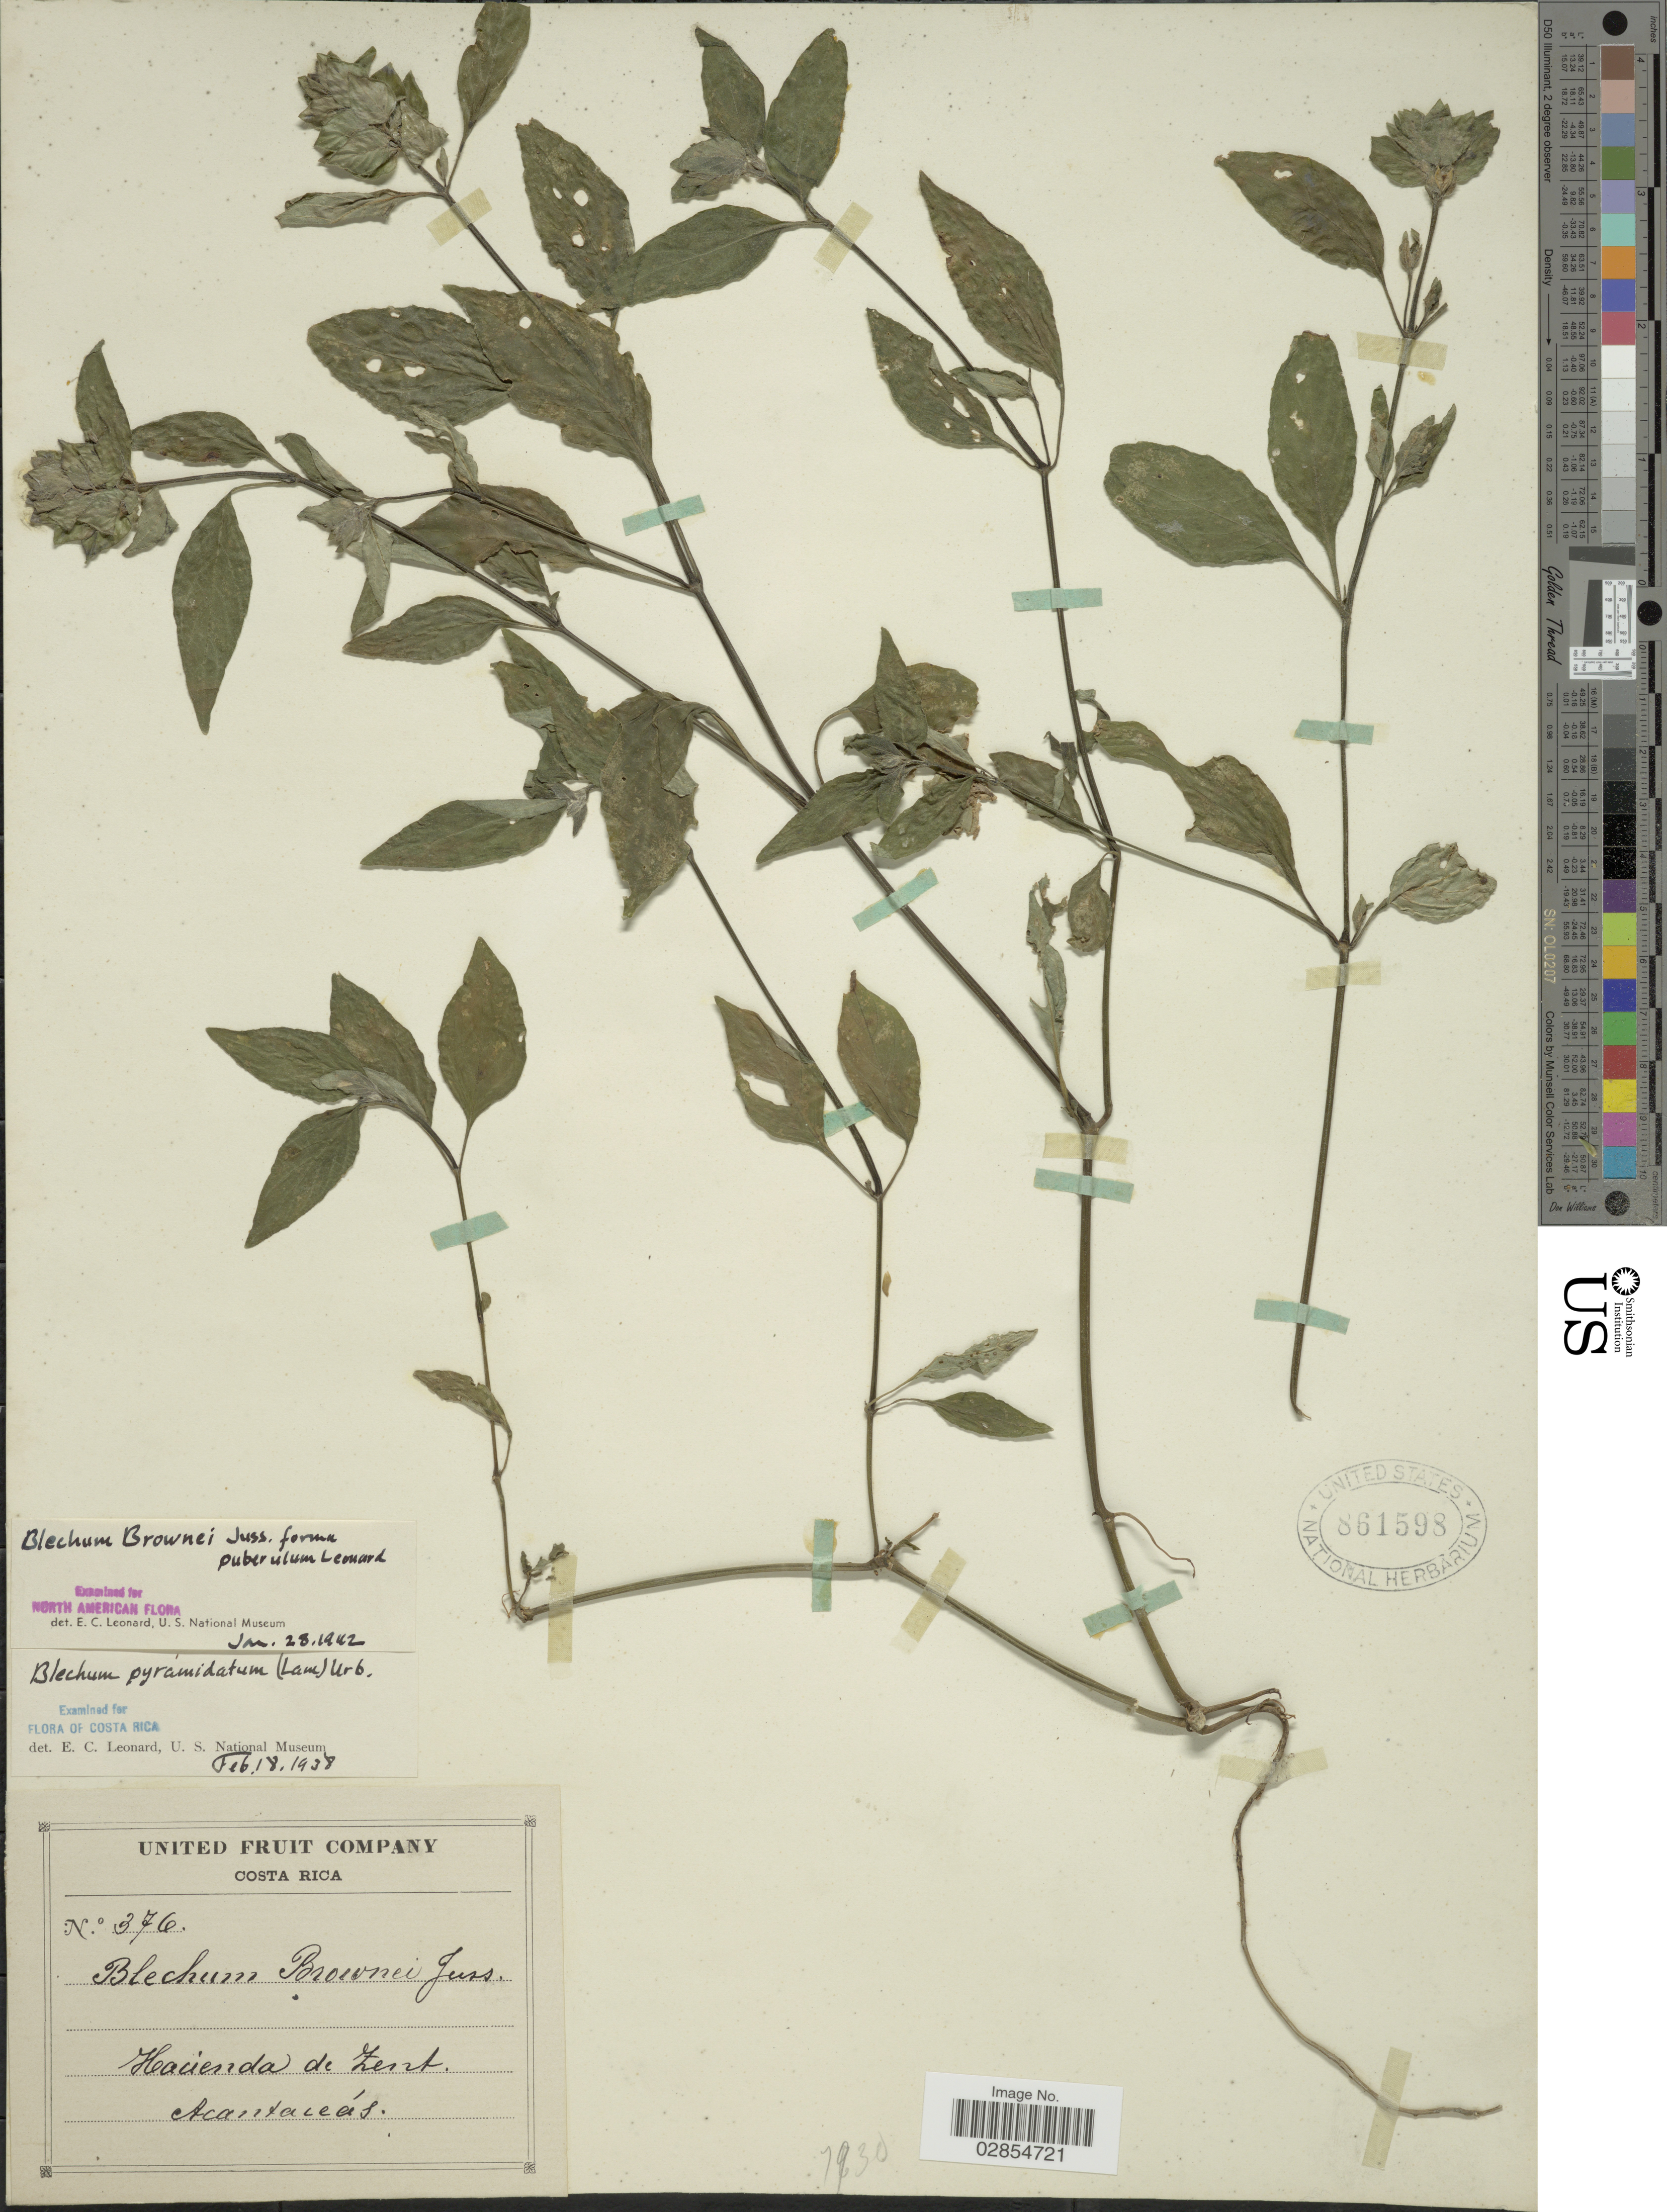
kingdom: Plantae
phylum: Tracheophyta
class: Magnoliopsida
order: Lamiales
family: Acanthaceae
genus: Blechum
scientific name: Blechum pyramidatum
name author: (Lam.) Urb.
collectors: United Fruit Company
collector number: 376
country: Costa Rica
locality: Hacienda de Zent.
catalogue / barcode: US 861598